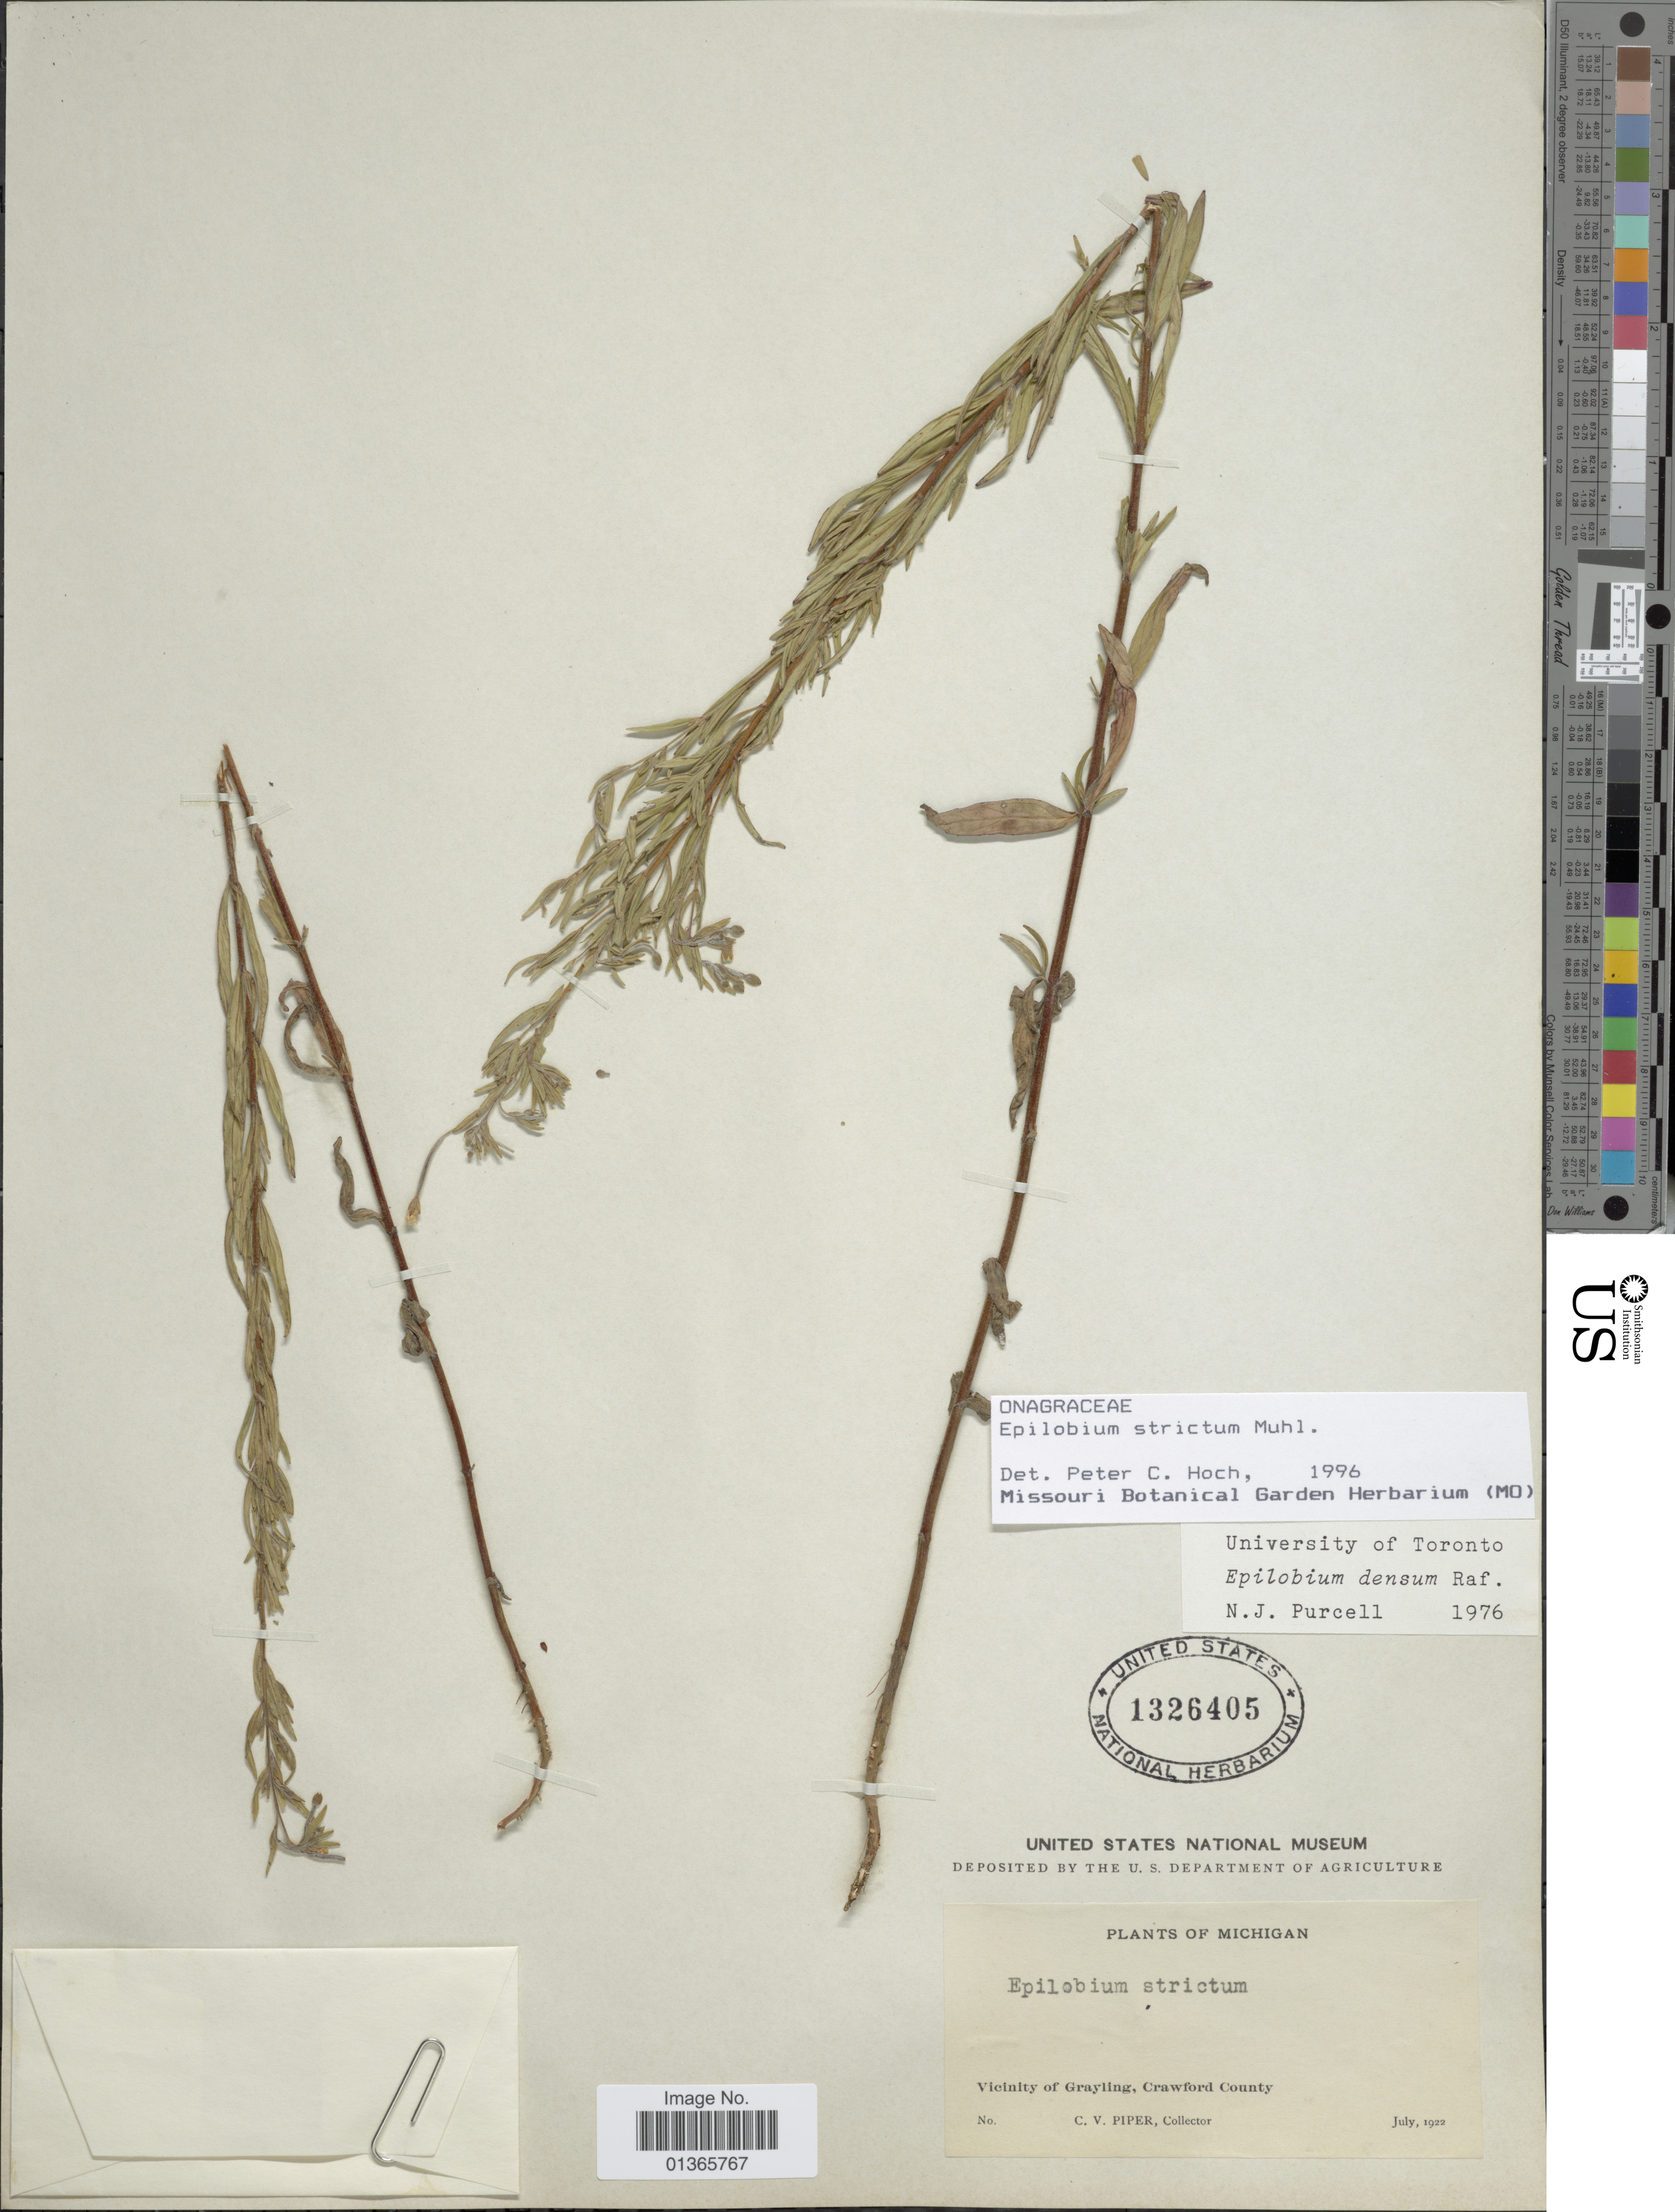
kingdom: Plantae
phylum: Tracheophyta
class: Magnoliopsida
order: Myrtales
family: Onagraceae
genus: Epilobium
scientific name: Epilobium strictum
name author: Muhl.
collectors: C. V. Piper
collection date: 1922-07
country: United States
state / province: Michigan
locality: Vicinity of Grayling, Crawford County.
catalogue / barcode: US 1326405